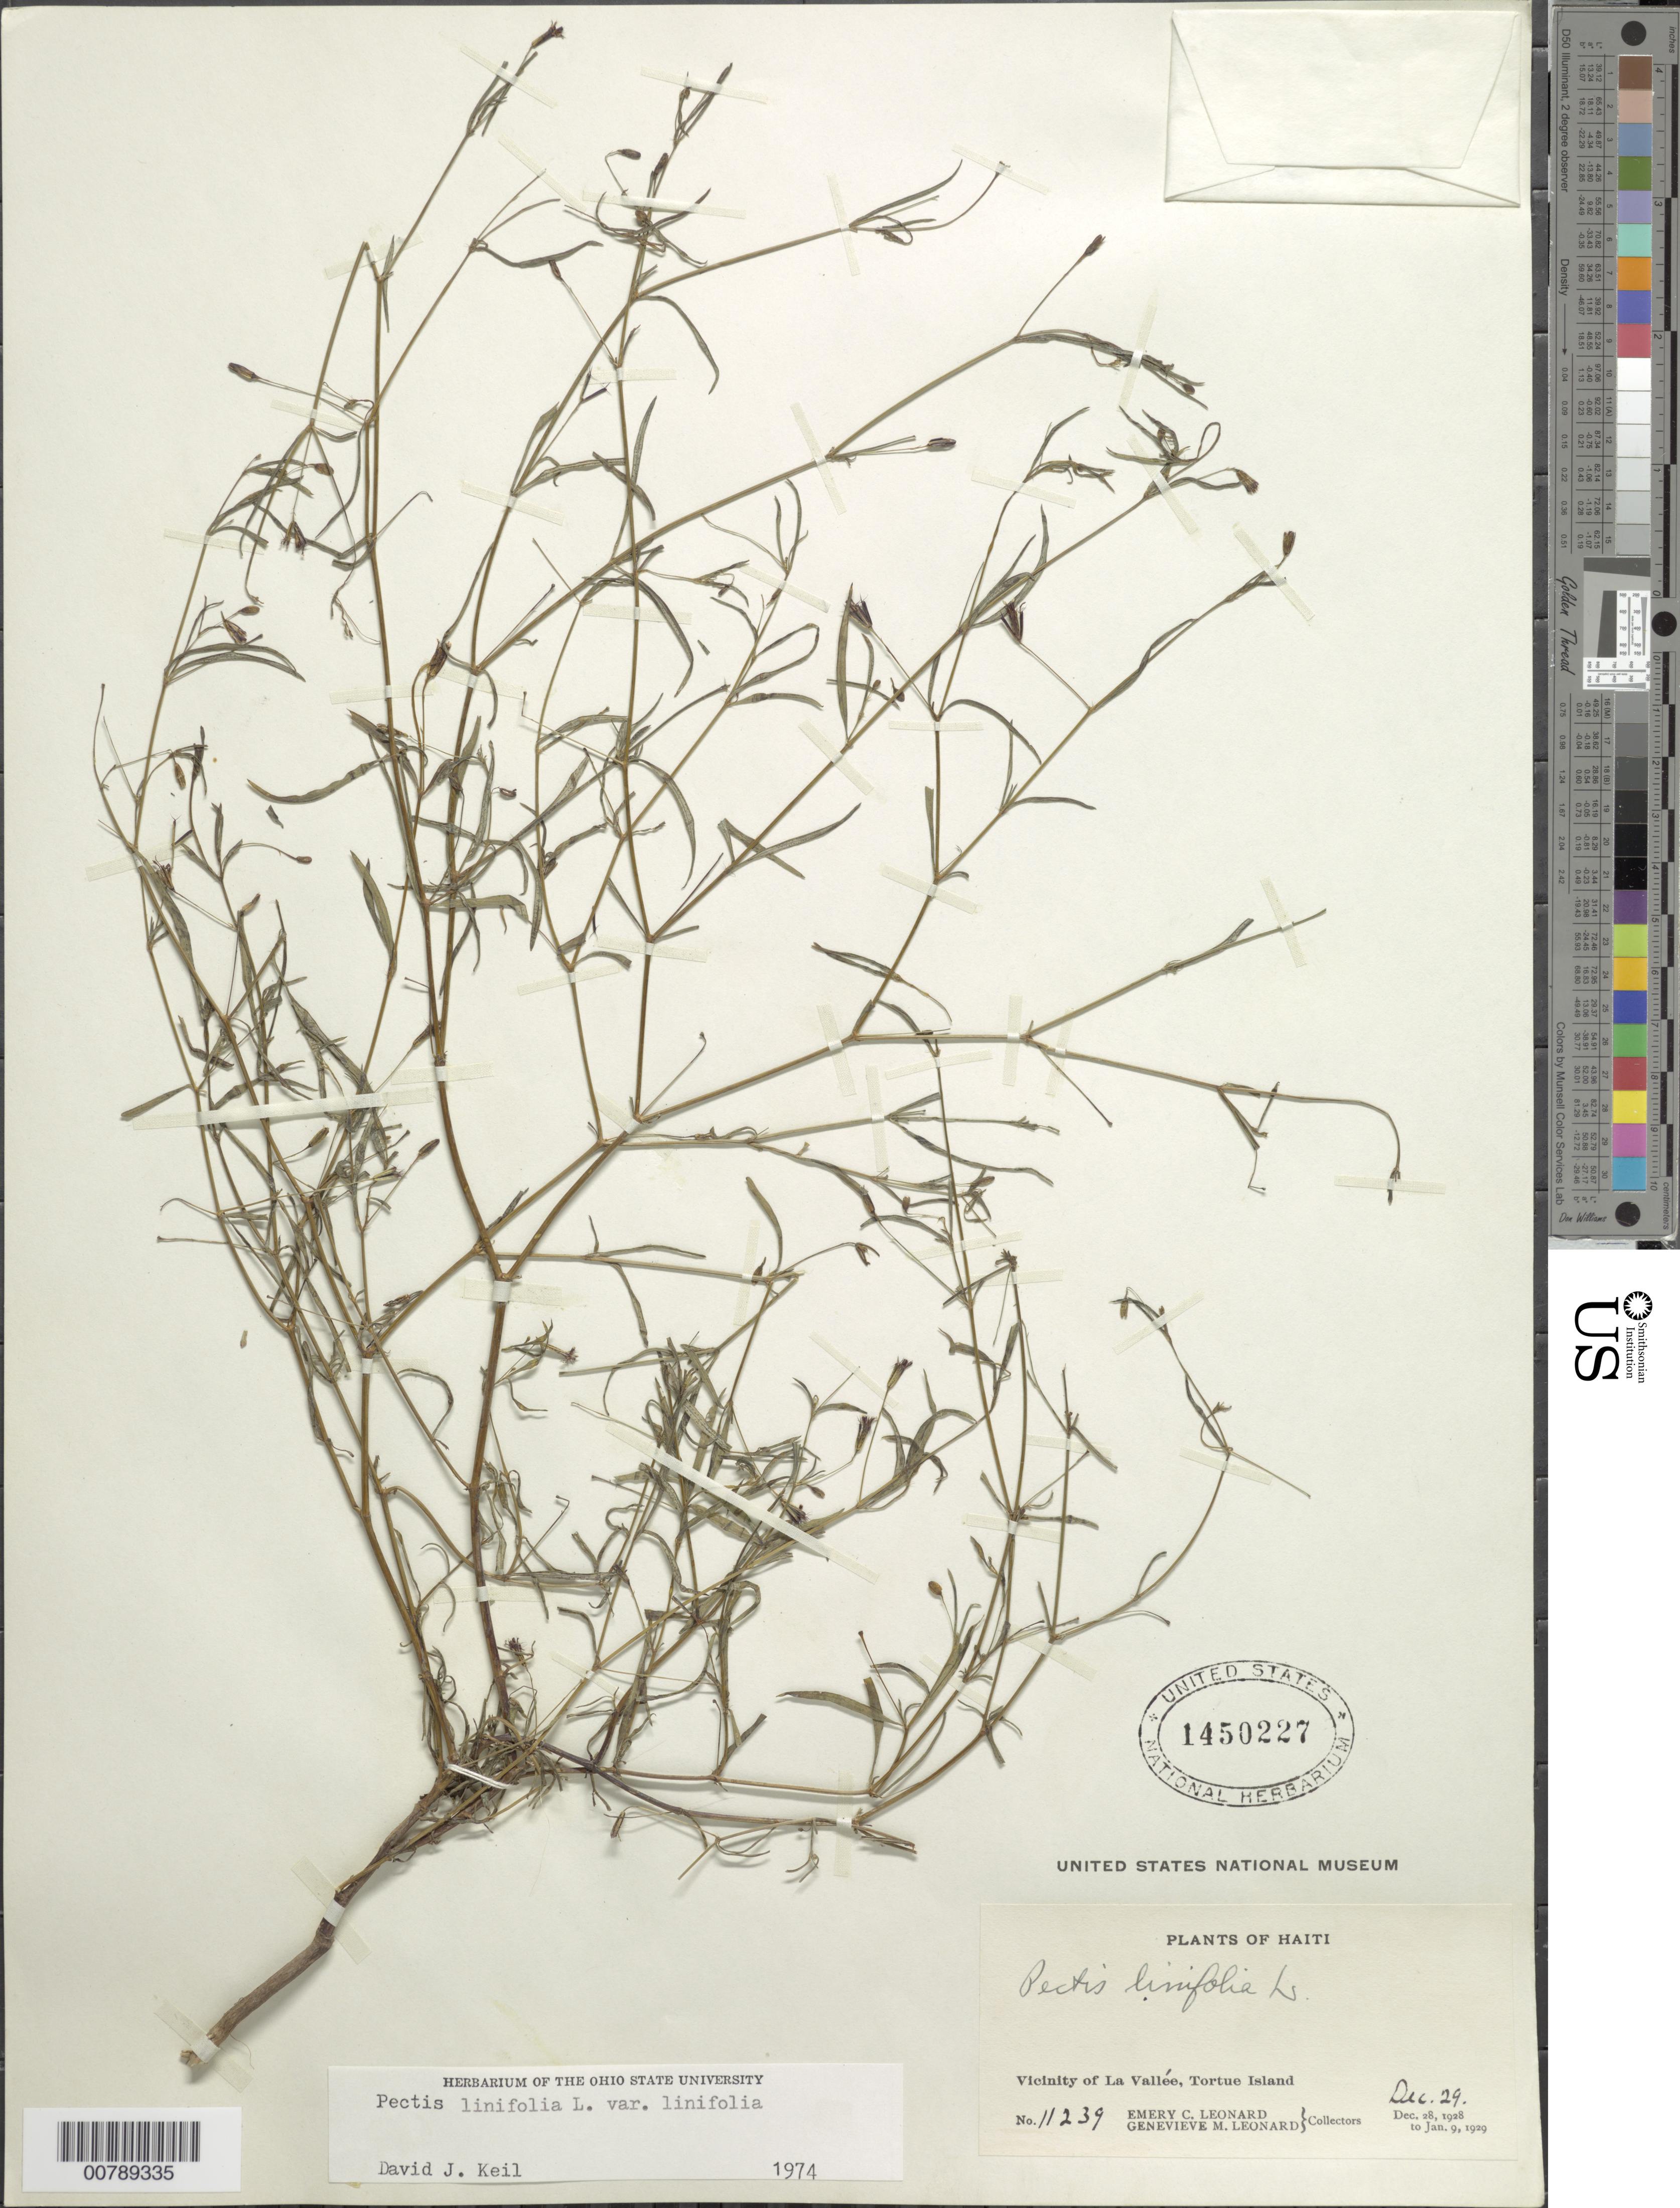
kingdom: Plantae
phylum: Tracheophyta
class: Magnoliopsida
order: Asterales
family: Asteraceae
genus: Pectis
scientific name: Pectis linifolia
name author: L.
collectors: E. C. Leonard & G. M. Leonard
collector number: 11239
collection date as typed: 29 Dec 1928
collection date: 1928-12-29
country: Haiti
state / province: Nord-Óuest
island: Île de la Tortue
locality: Vicinity of La Vallée, Tortue Island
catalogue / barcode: US 1450227